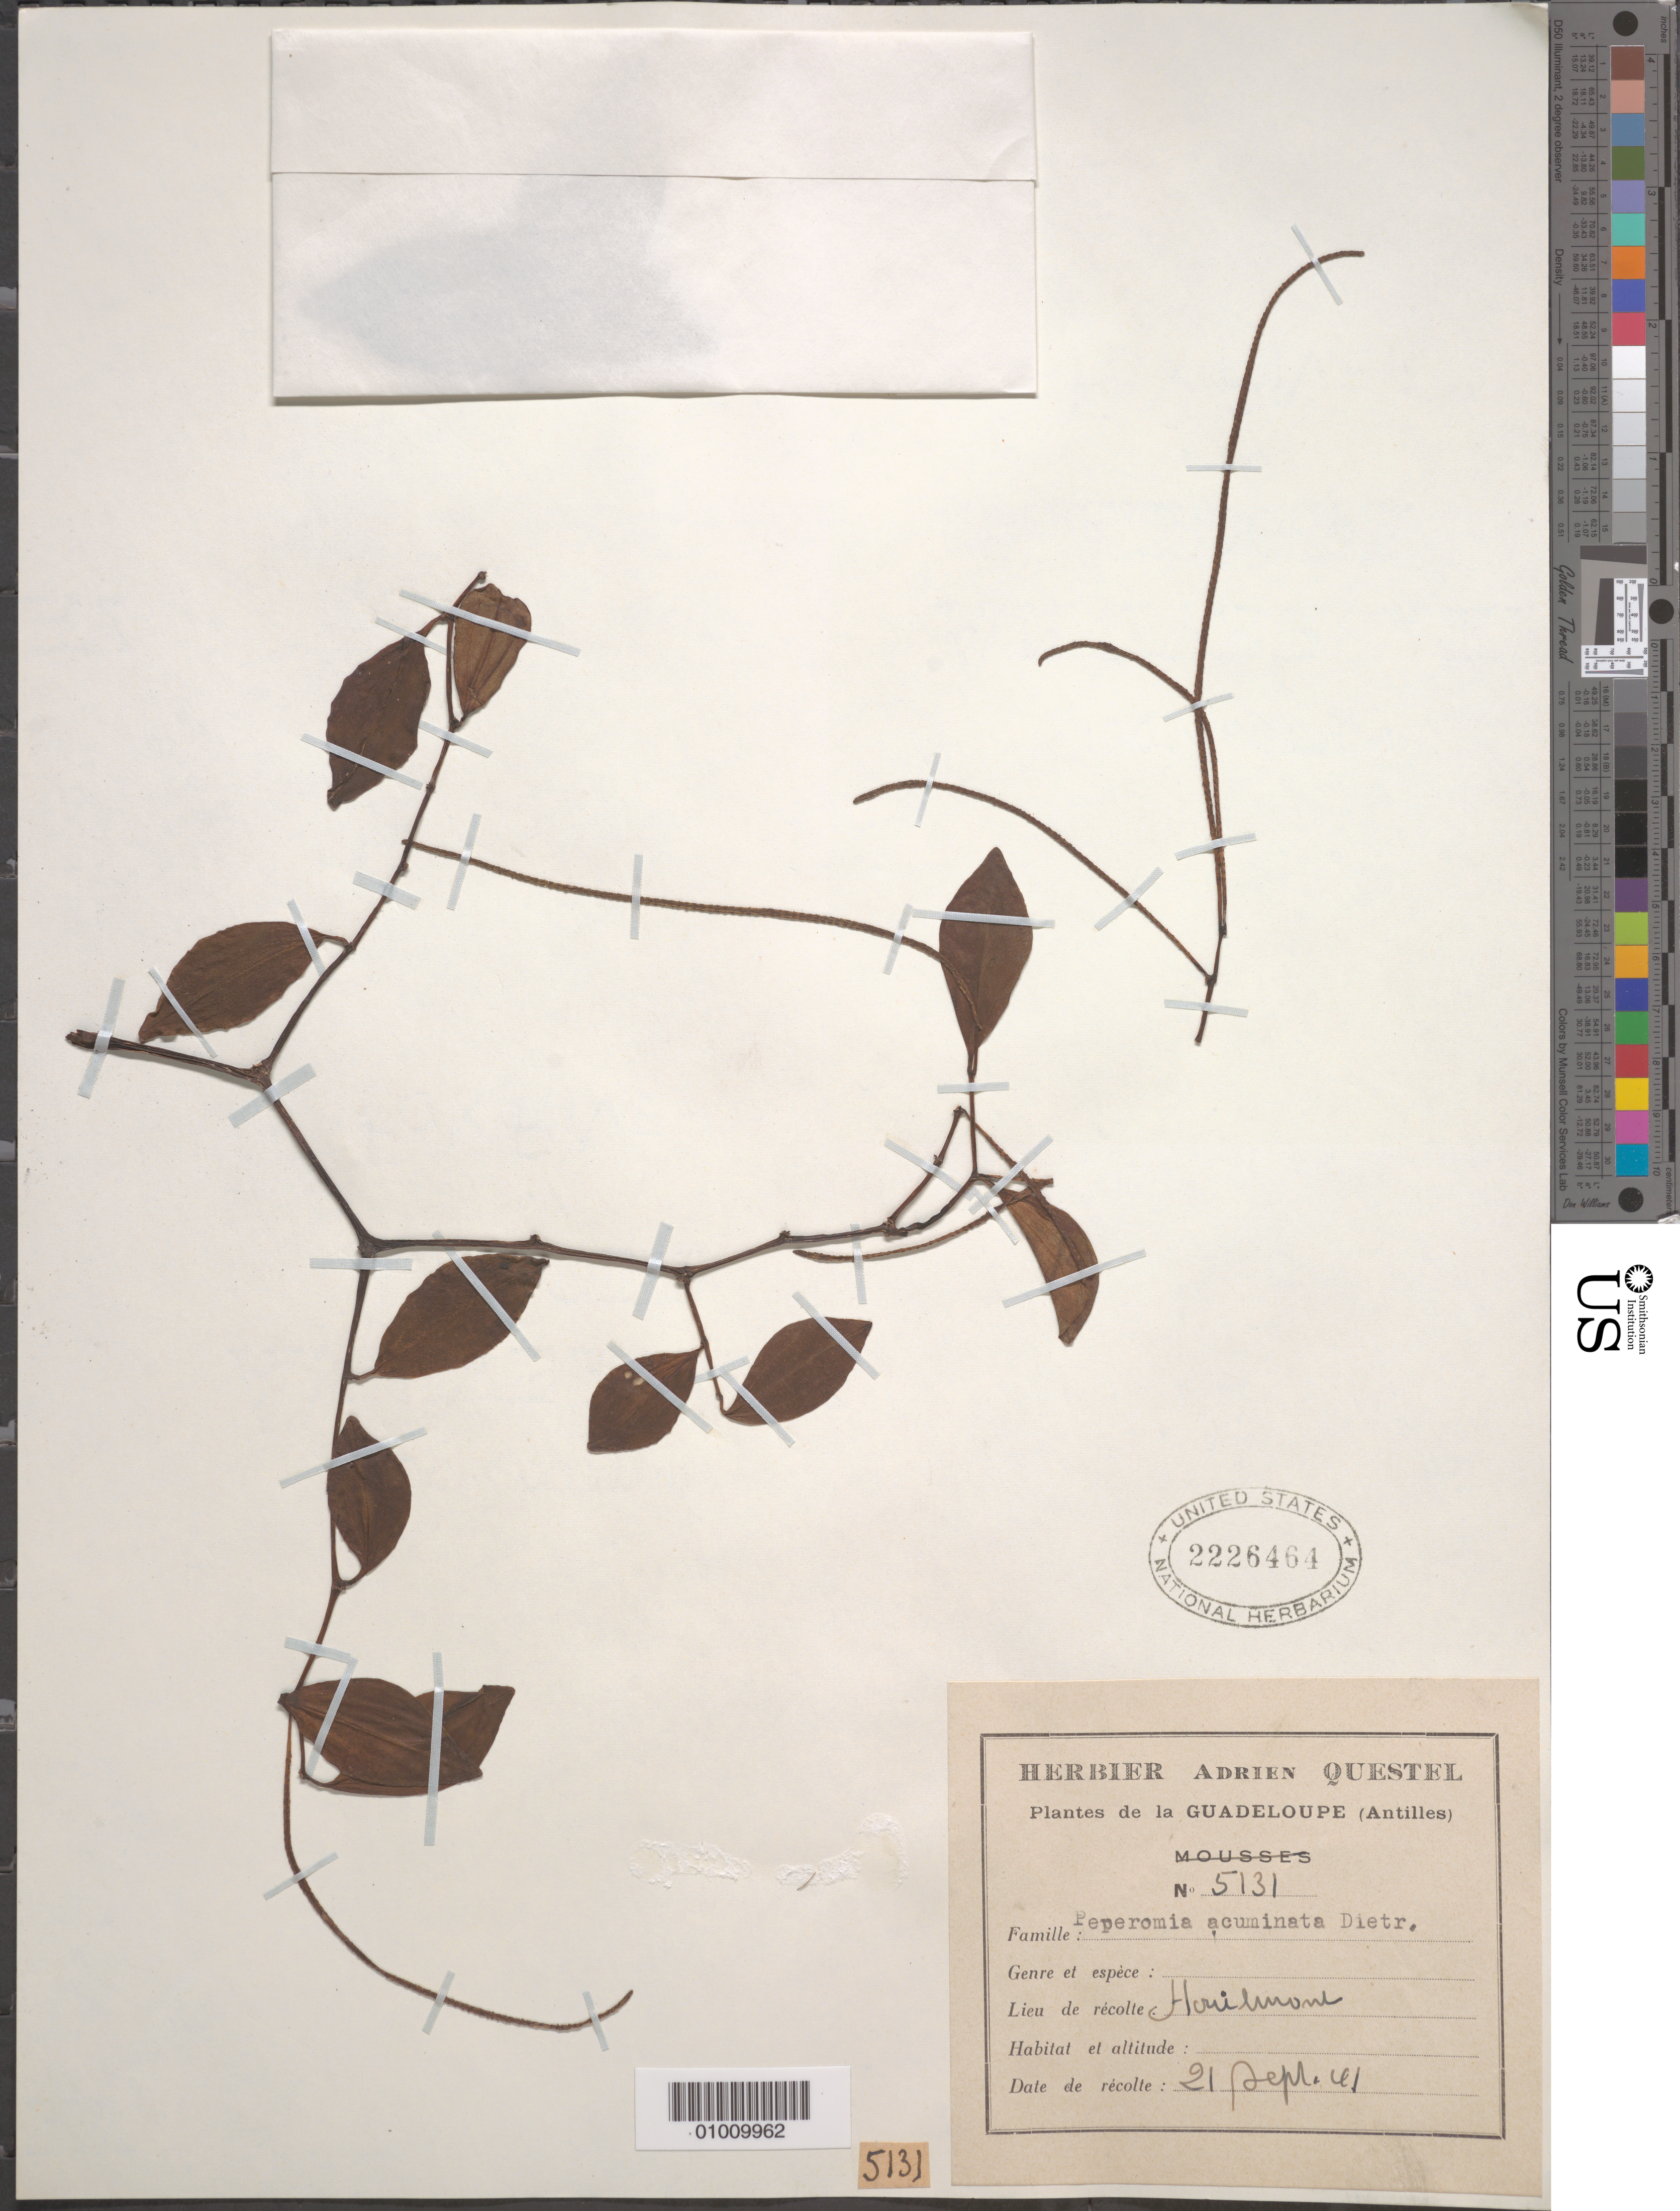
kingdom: Plantae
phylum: Tracheophyta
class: Magnoliopsida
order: Piperales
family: Piperaceae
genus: Peperomia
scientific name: Peperomia acuminata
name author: Ruiz & Pav.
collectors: A. Questel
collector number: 5131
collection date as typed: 21 Sep 1941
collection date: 1941-09-21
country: Guadeloupe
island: Basse Terre [Guadeloupe]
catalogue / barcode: US 2226464